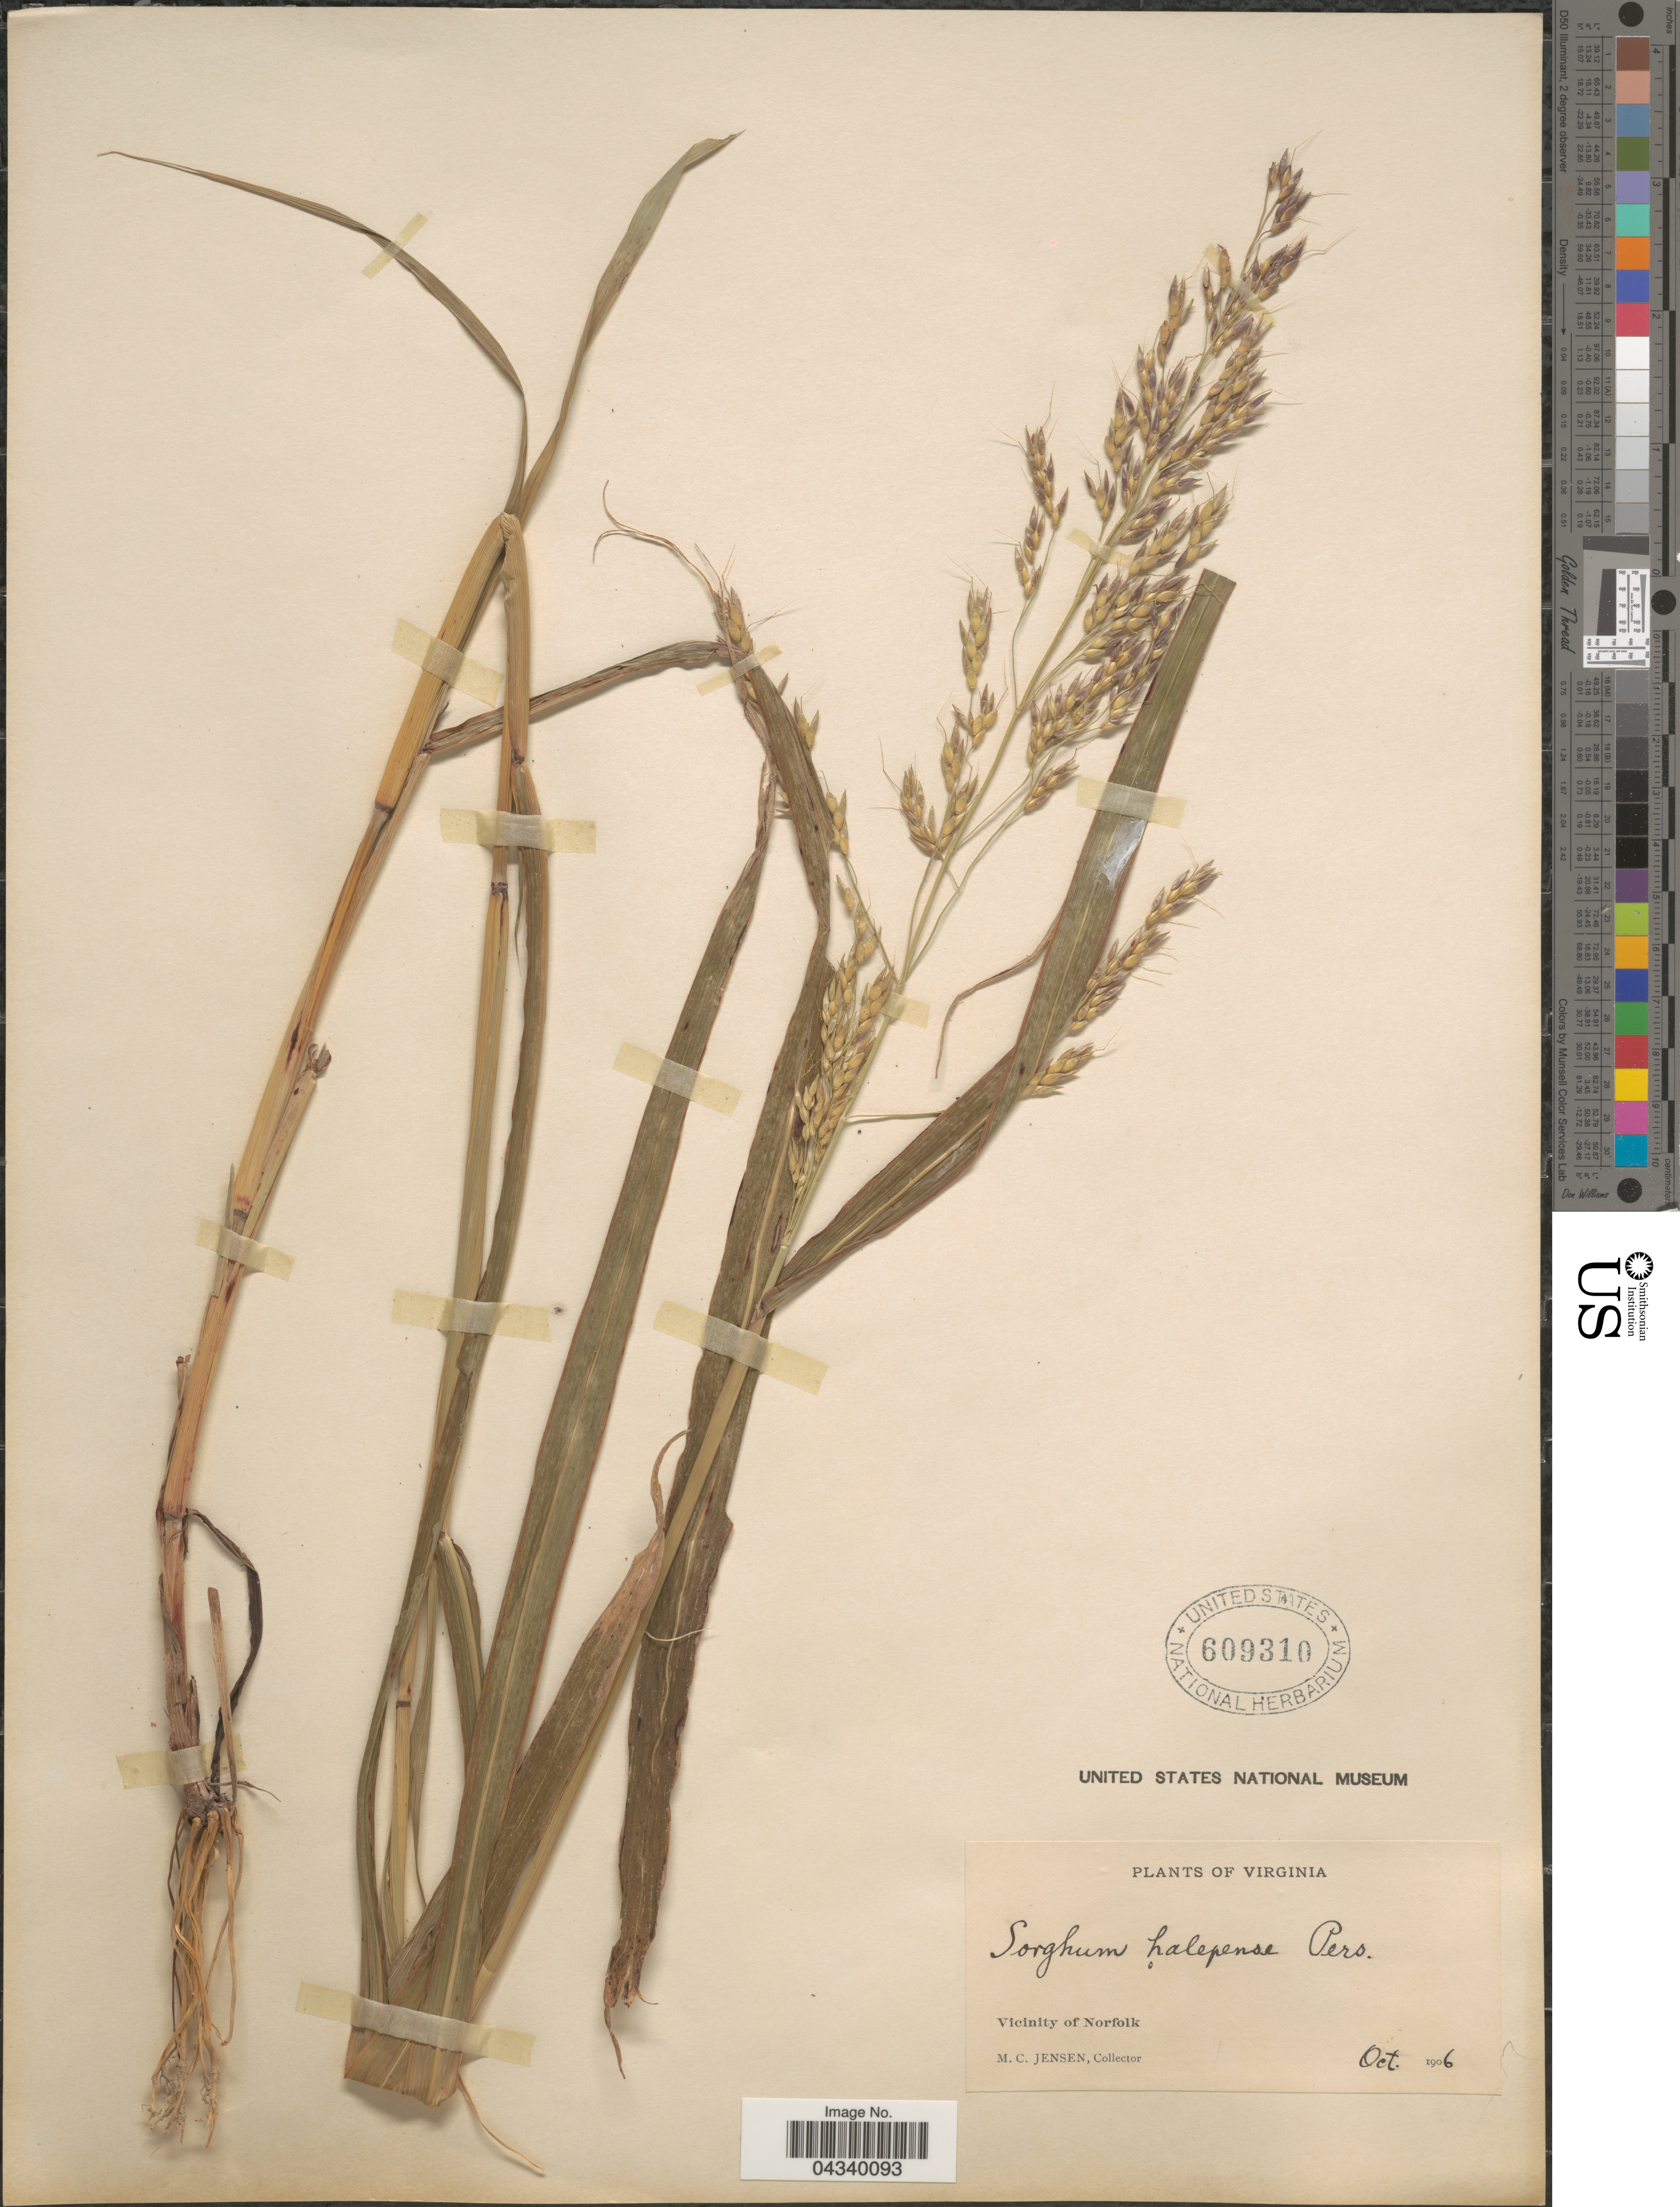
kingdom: Plantae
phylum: Tracheophyta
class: Liliopsida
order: Poales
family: Poaceae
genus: Sorghum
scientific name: Sorghum halepense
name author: (L.) Pers.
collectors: M. C. Jensen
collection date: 1906-10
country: United States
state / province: Virginia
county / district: City of Norfolk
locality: Vicinity of Norfolk.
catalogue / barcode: US 609310